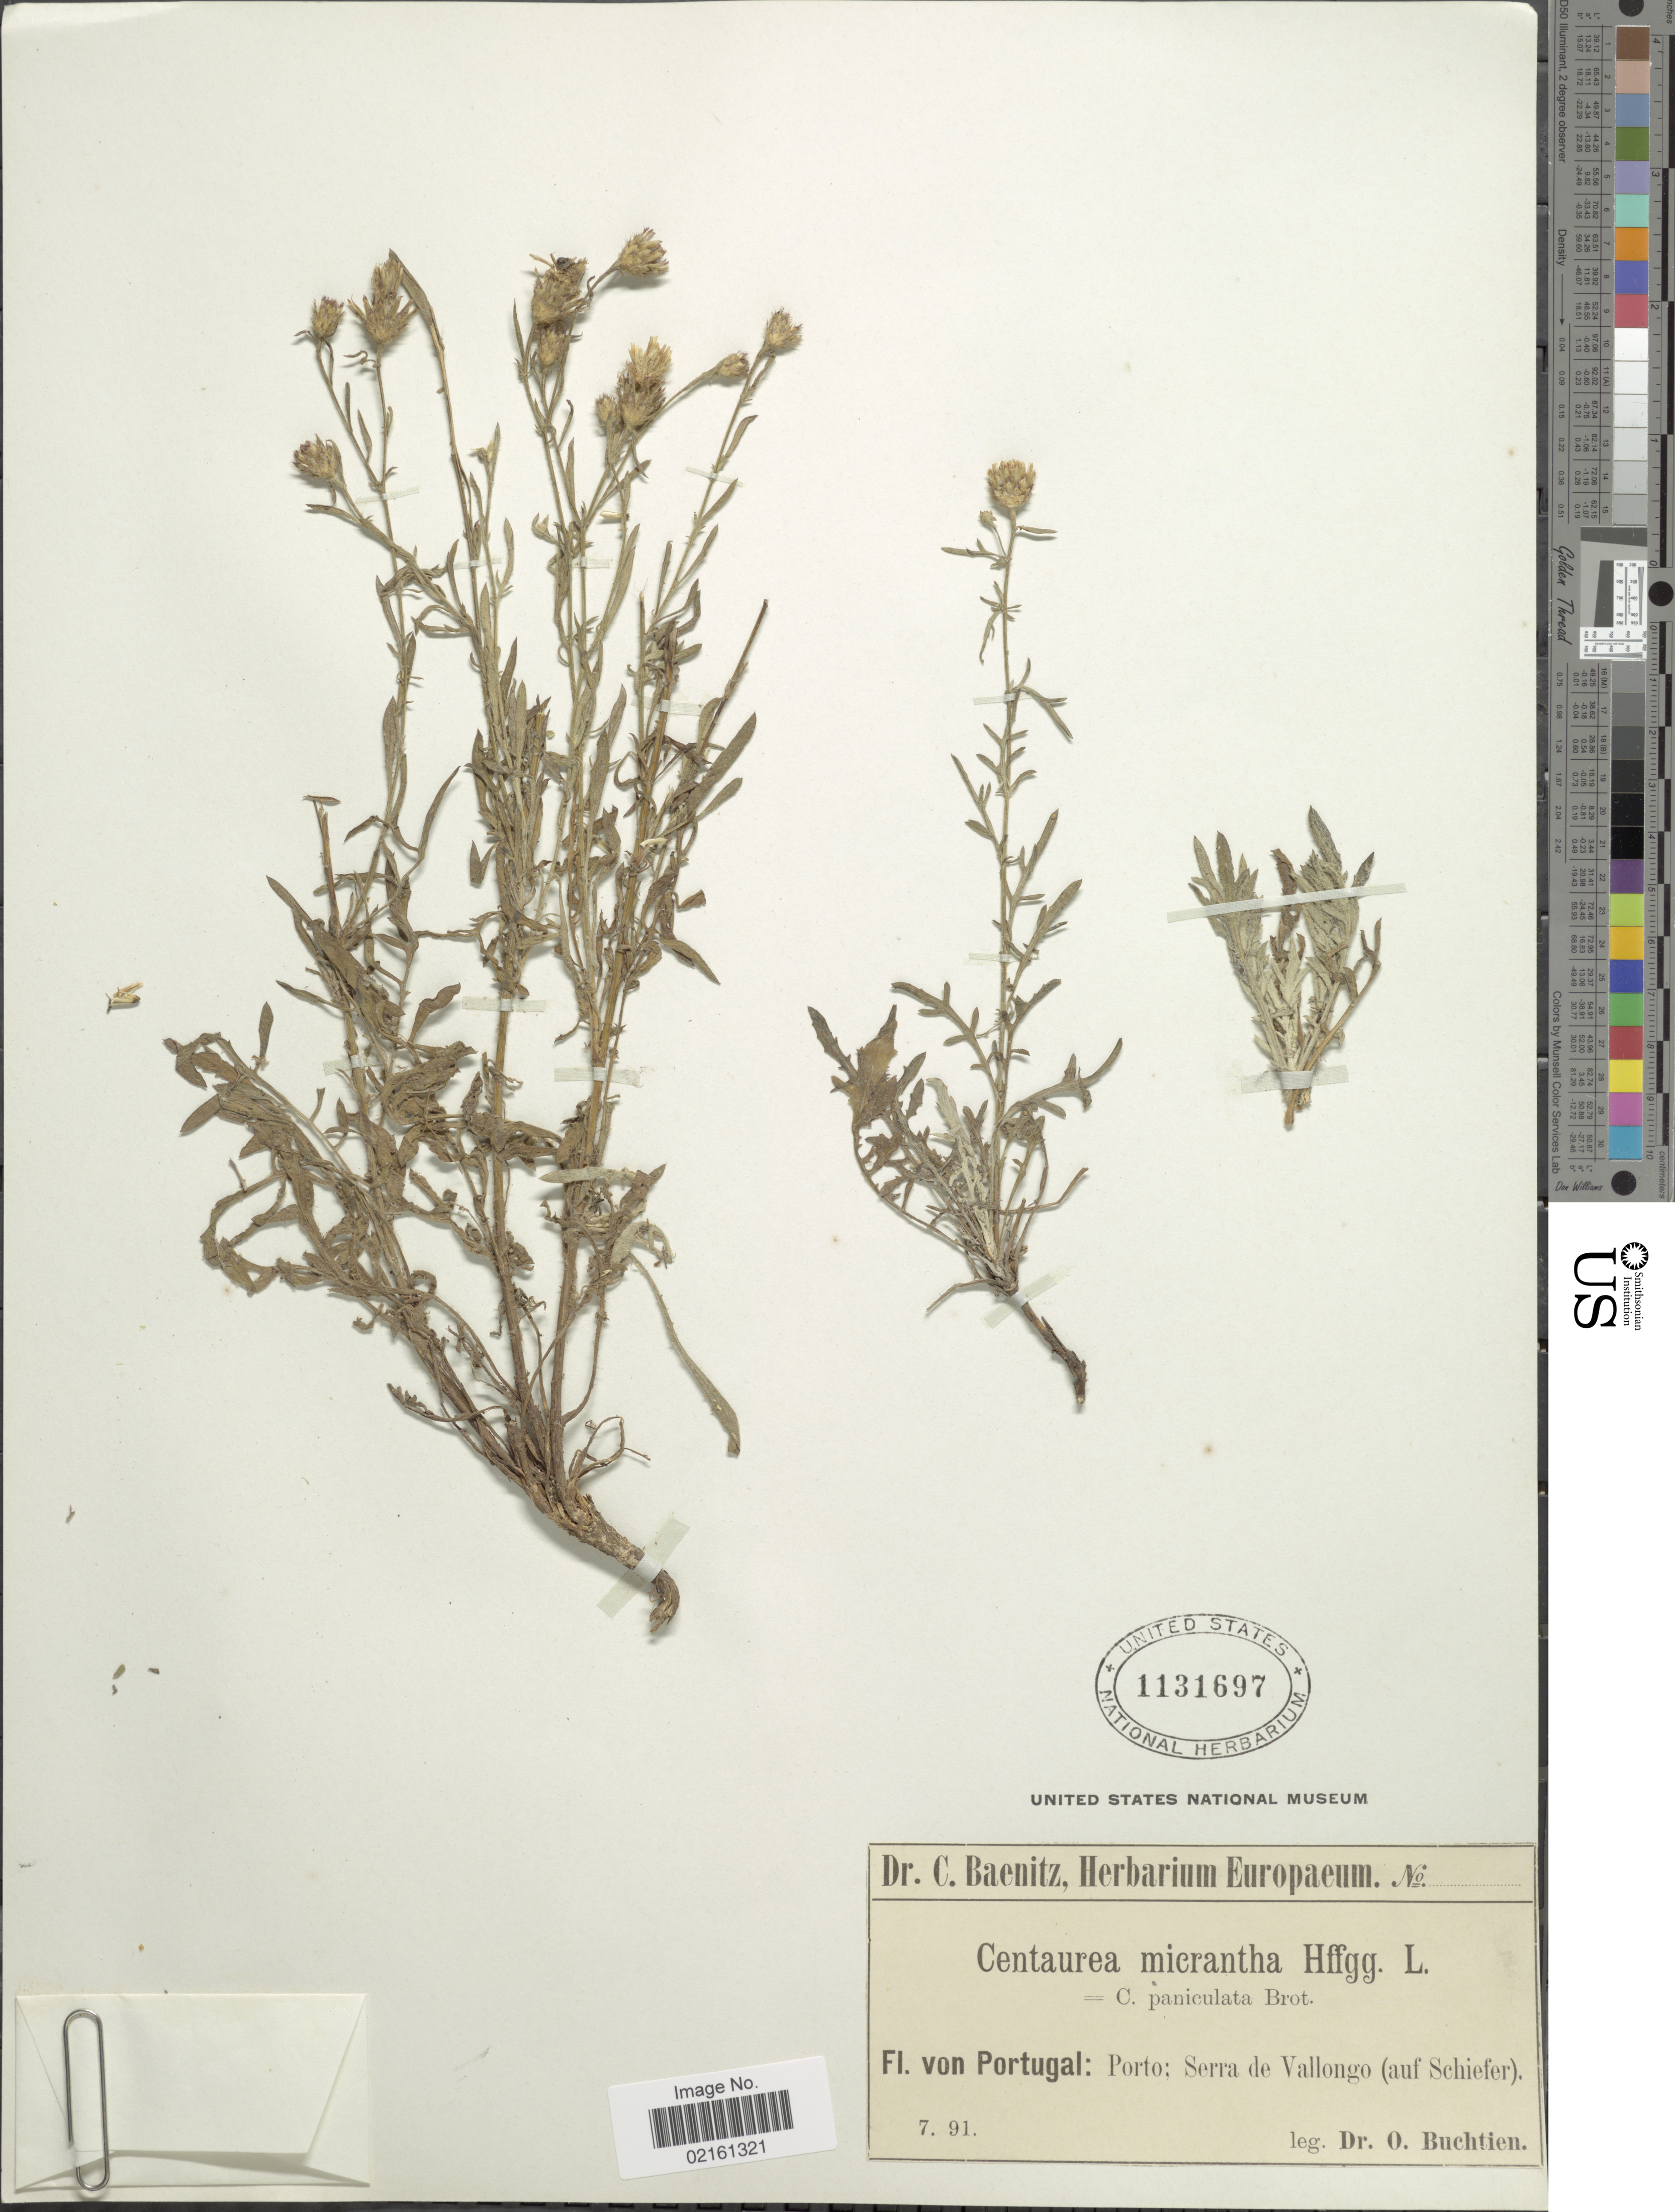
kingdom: Plantae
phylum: Tracheophyta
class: Magnoliopsida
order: Asterales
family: Asteraceae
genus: Centaurea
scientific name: Centaurea micranthos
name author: J.F. Gmel.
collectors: O. Buchtien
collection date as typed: Transcribed d/m/y: /7/91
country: Portugal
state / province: Porto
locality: Serra de Vallongo (auf Schiefer)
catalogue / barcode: US 1131697